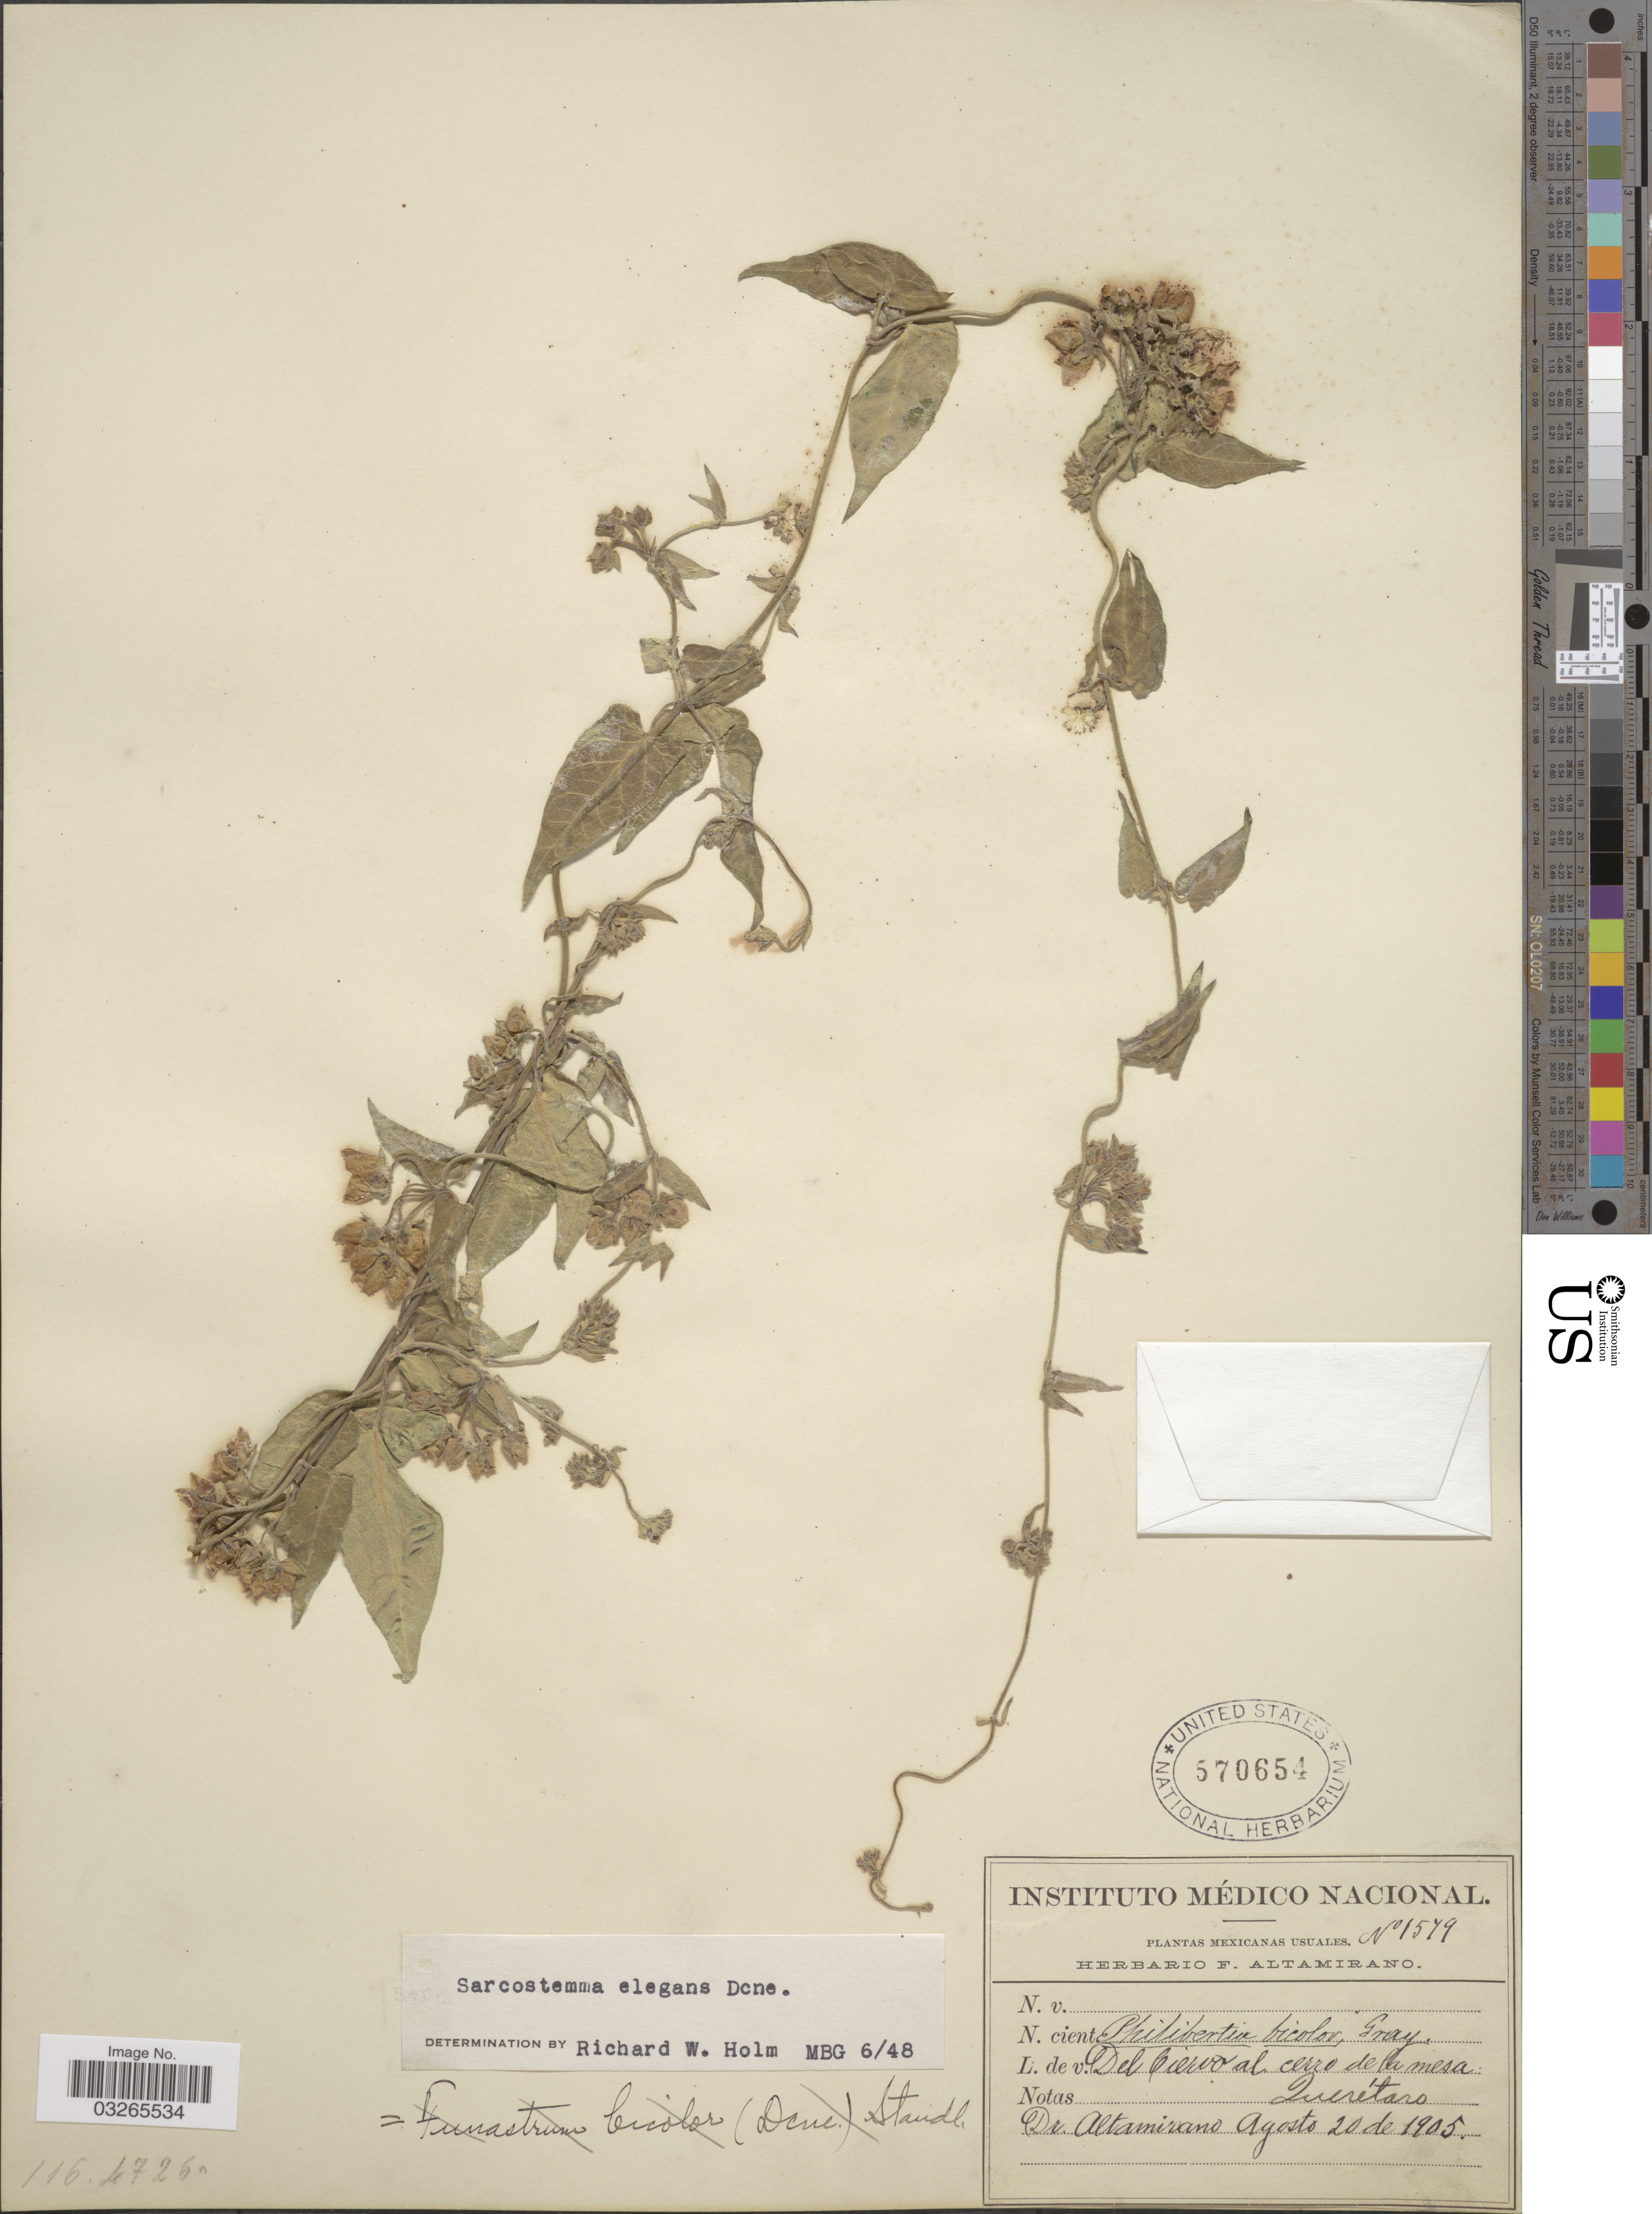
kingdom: Plantae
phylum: Tracheophyta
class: Magnoliopsida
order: Gentianales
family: Apocynaceae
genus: Sarcostemma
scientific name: Sarcostemma elegans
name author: Decne.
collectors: F. Altamirano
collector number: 1579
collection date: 1905-08-20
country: Mexico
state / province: Querétaro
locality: Del Ciervo al cerro de la mesa, Querétaro.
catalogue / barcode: US 570654